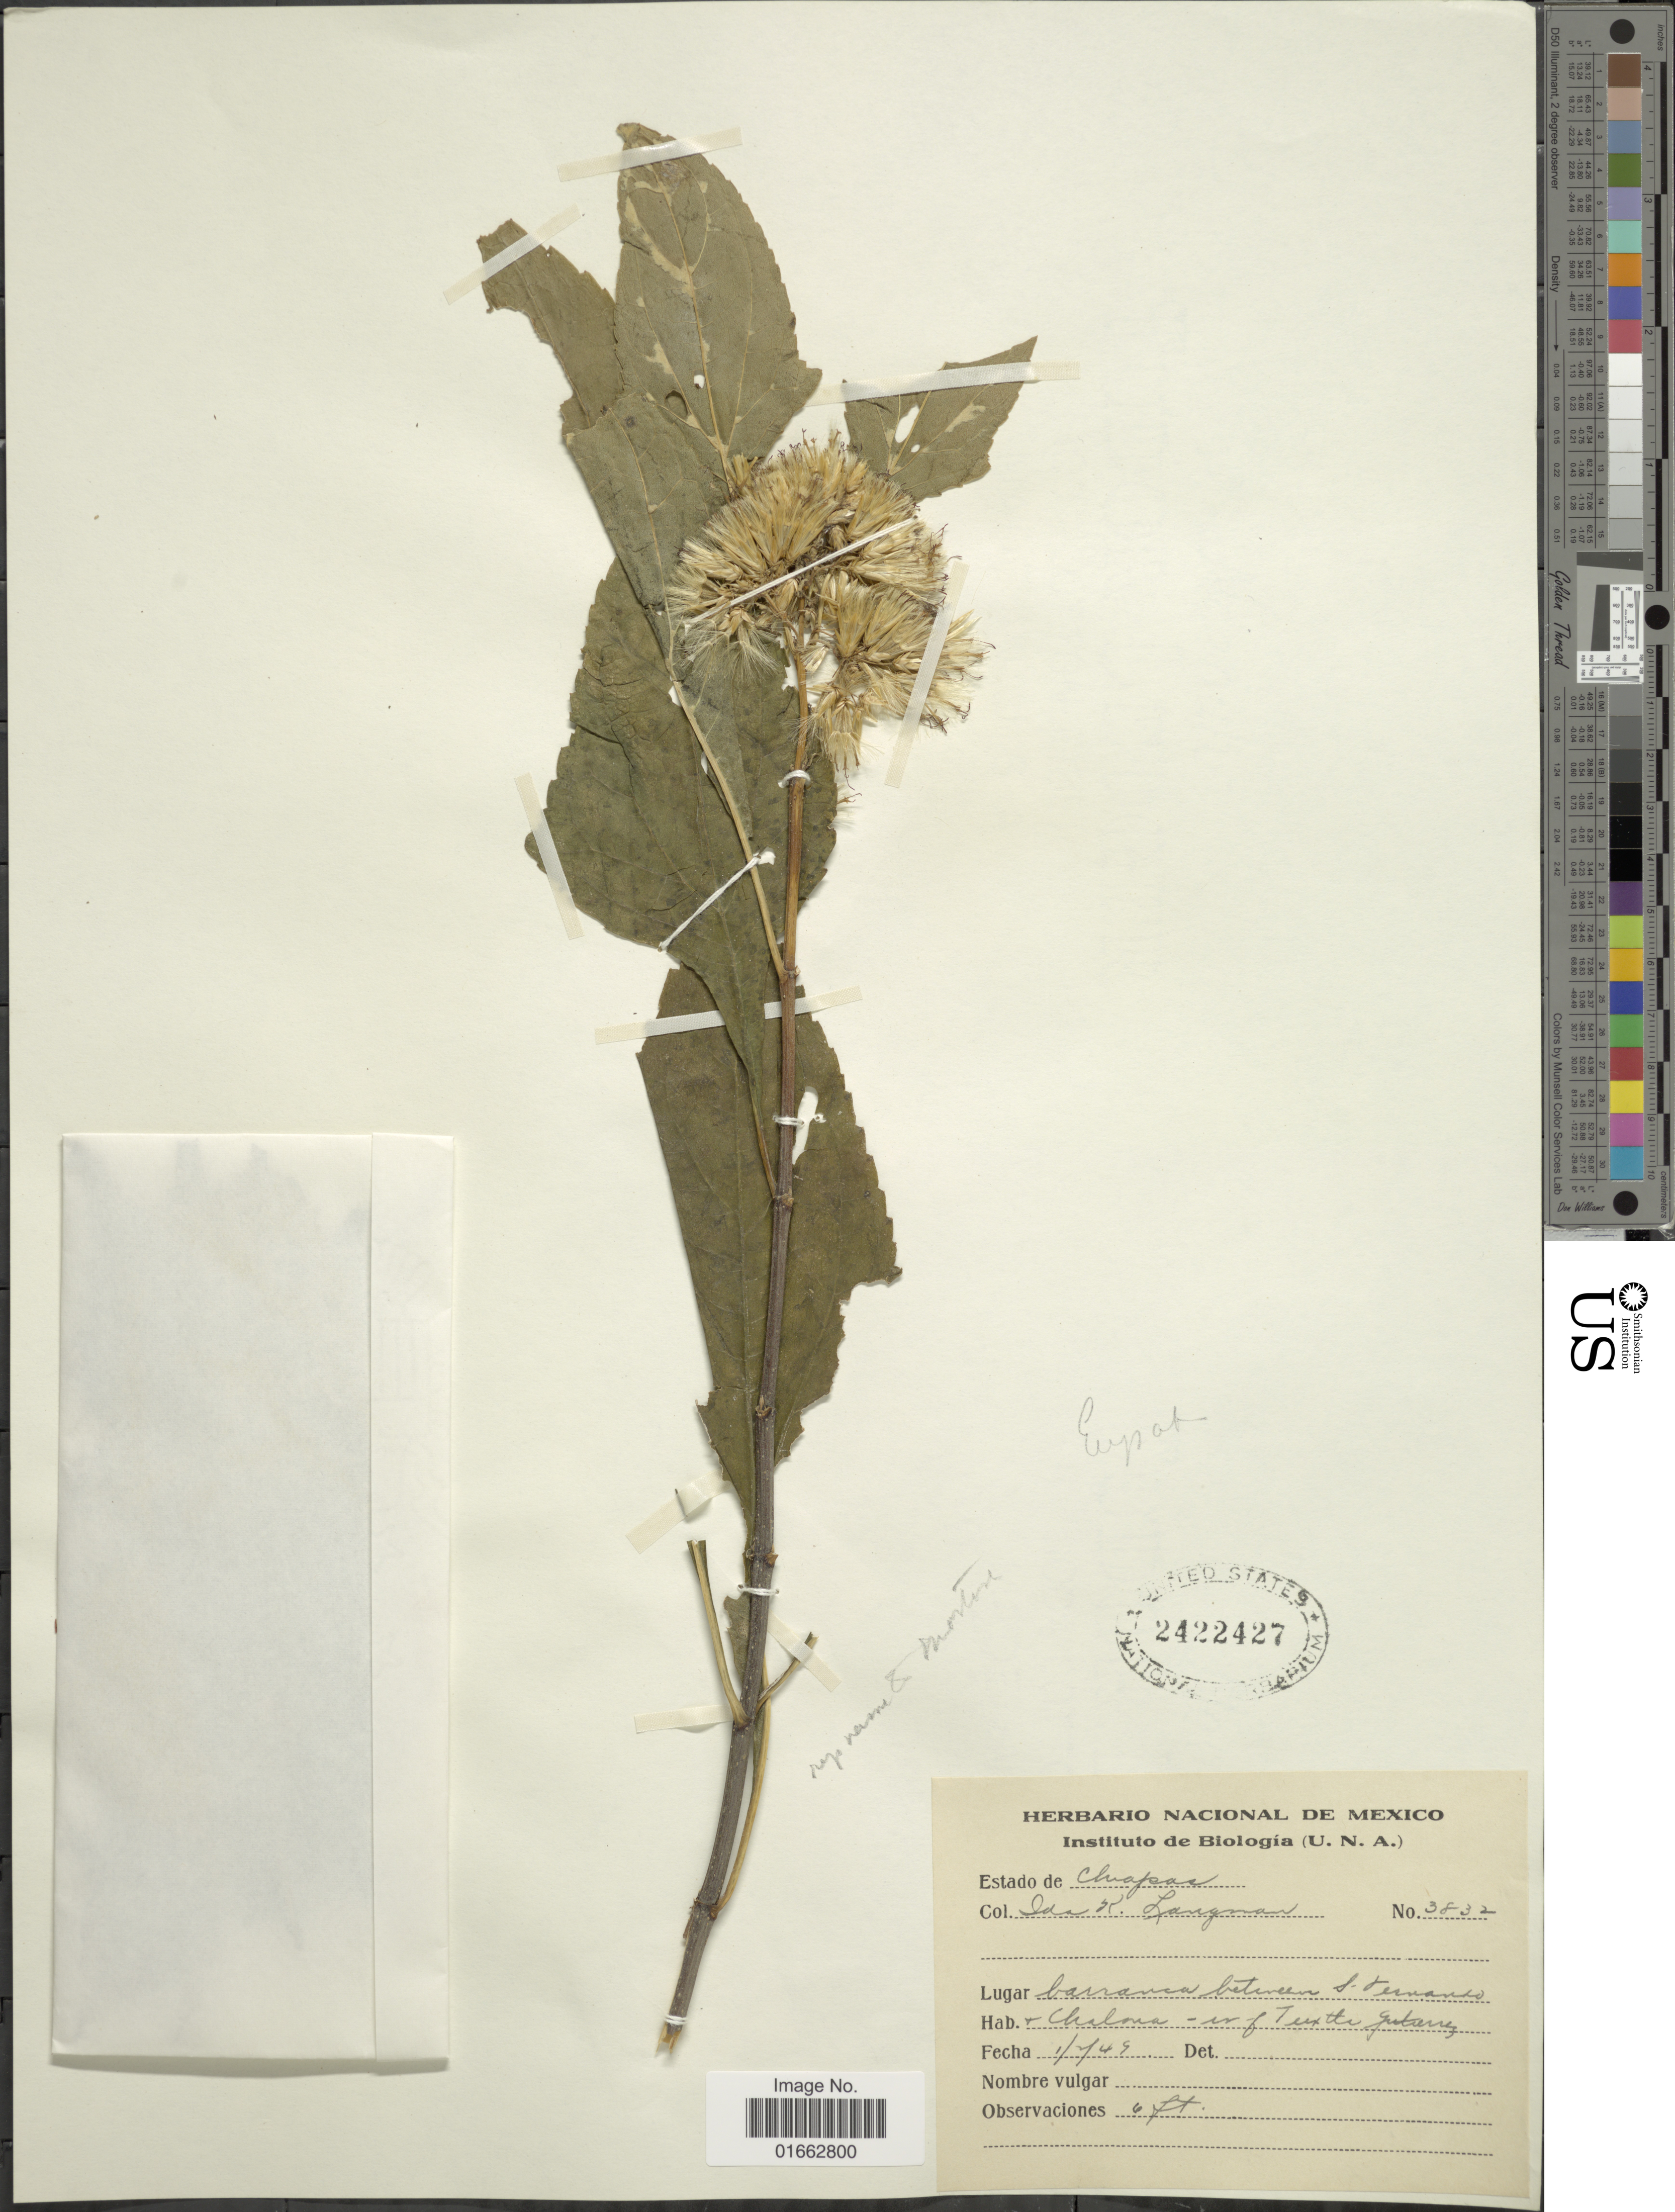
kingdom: Plantae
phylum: Tracheophyta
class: Magnoliopsida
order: Asterales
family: Asteraceae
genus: Critonia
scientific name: Critonia iltisii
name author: R.M. King & H. Rob.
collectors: I. K. Langman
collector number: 3832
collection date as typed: Transcribed d/m/y: 1/2/49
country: Mexico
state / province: Chiapas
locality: Barranca between S. Fernando + Chalona - w. of Tuxtla Gutiérrez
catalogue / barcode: US 2422427